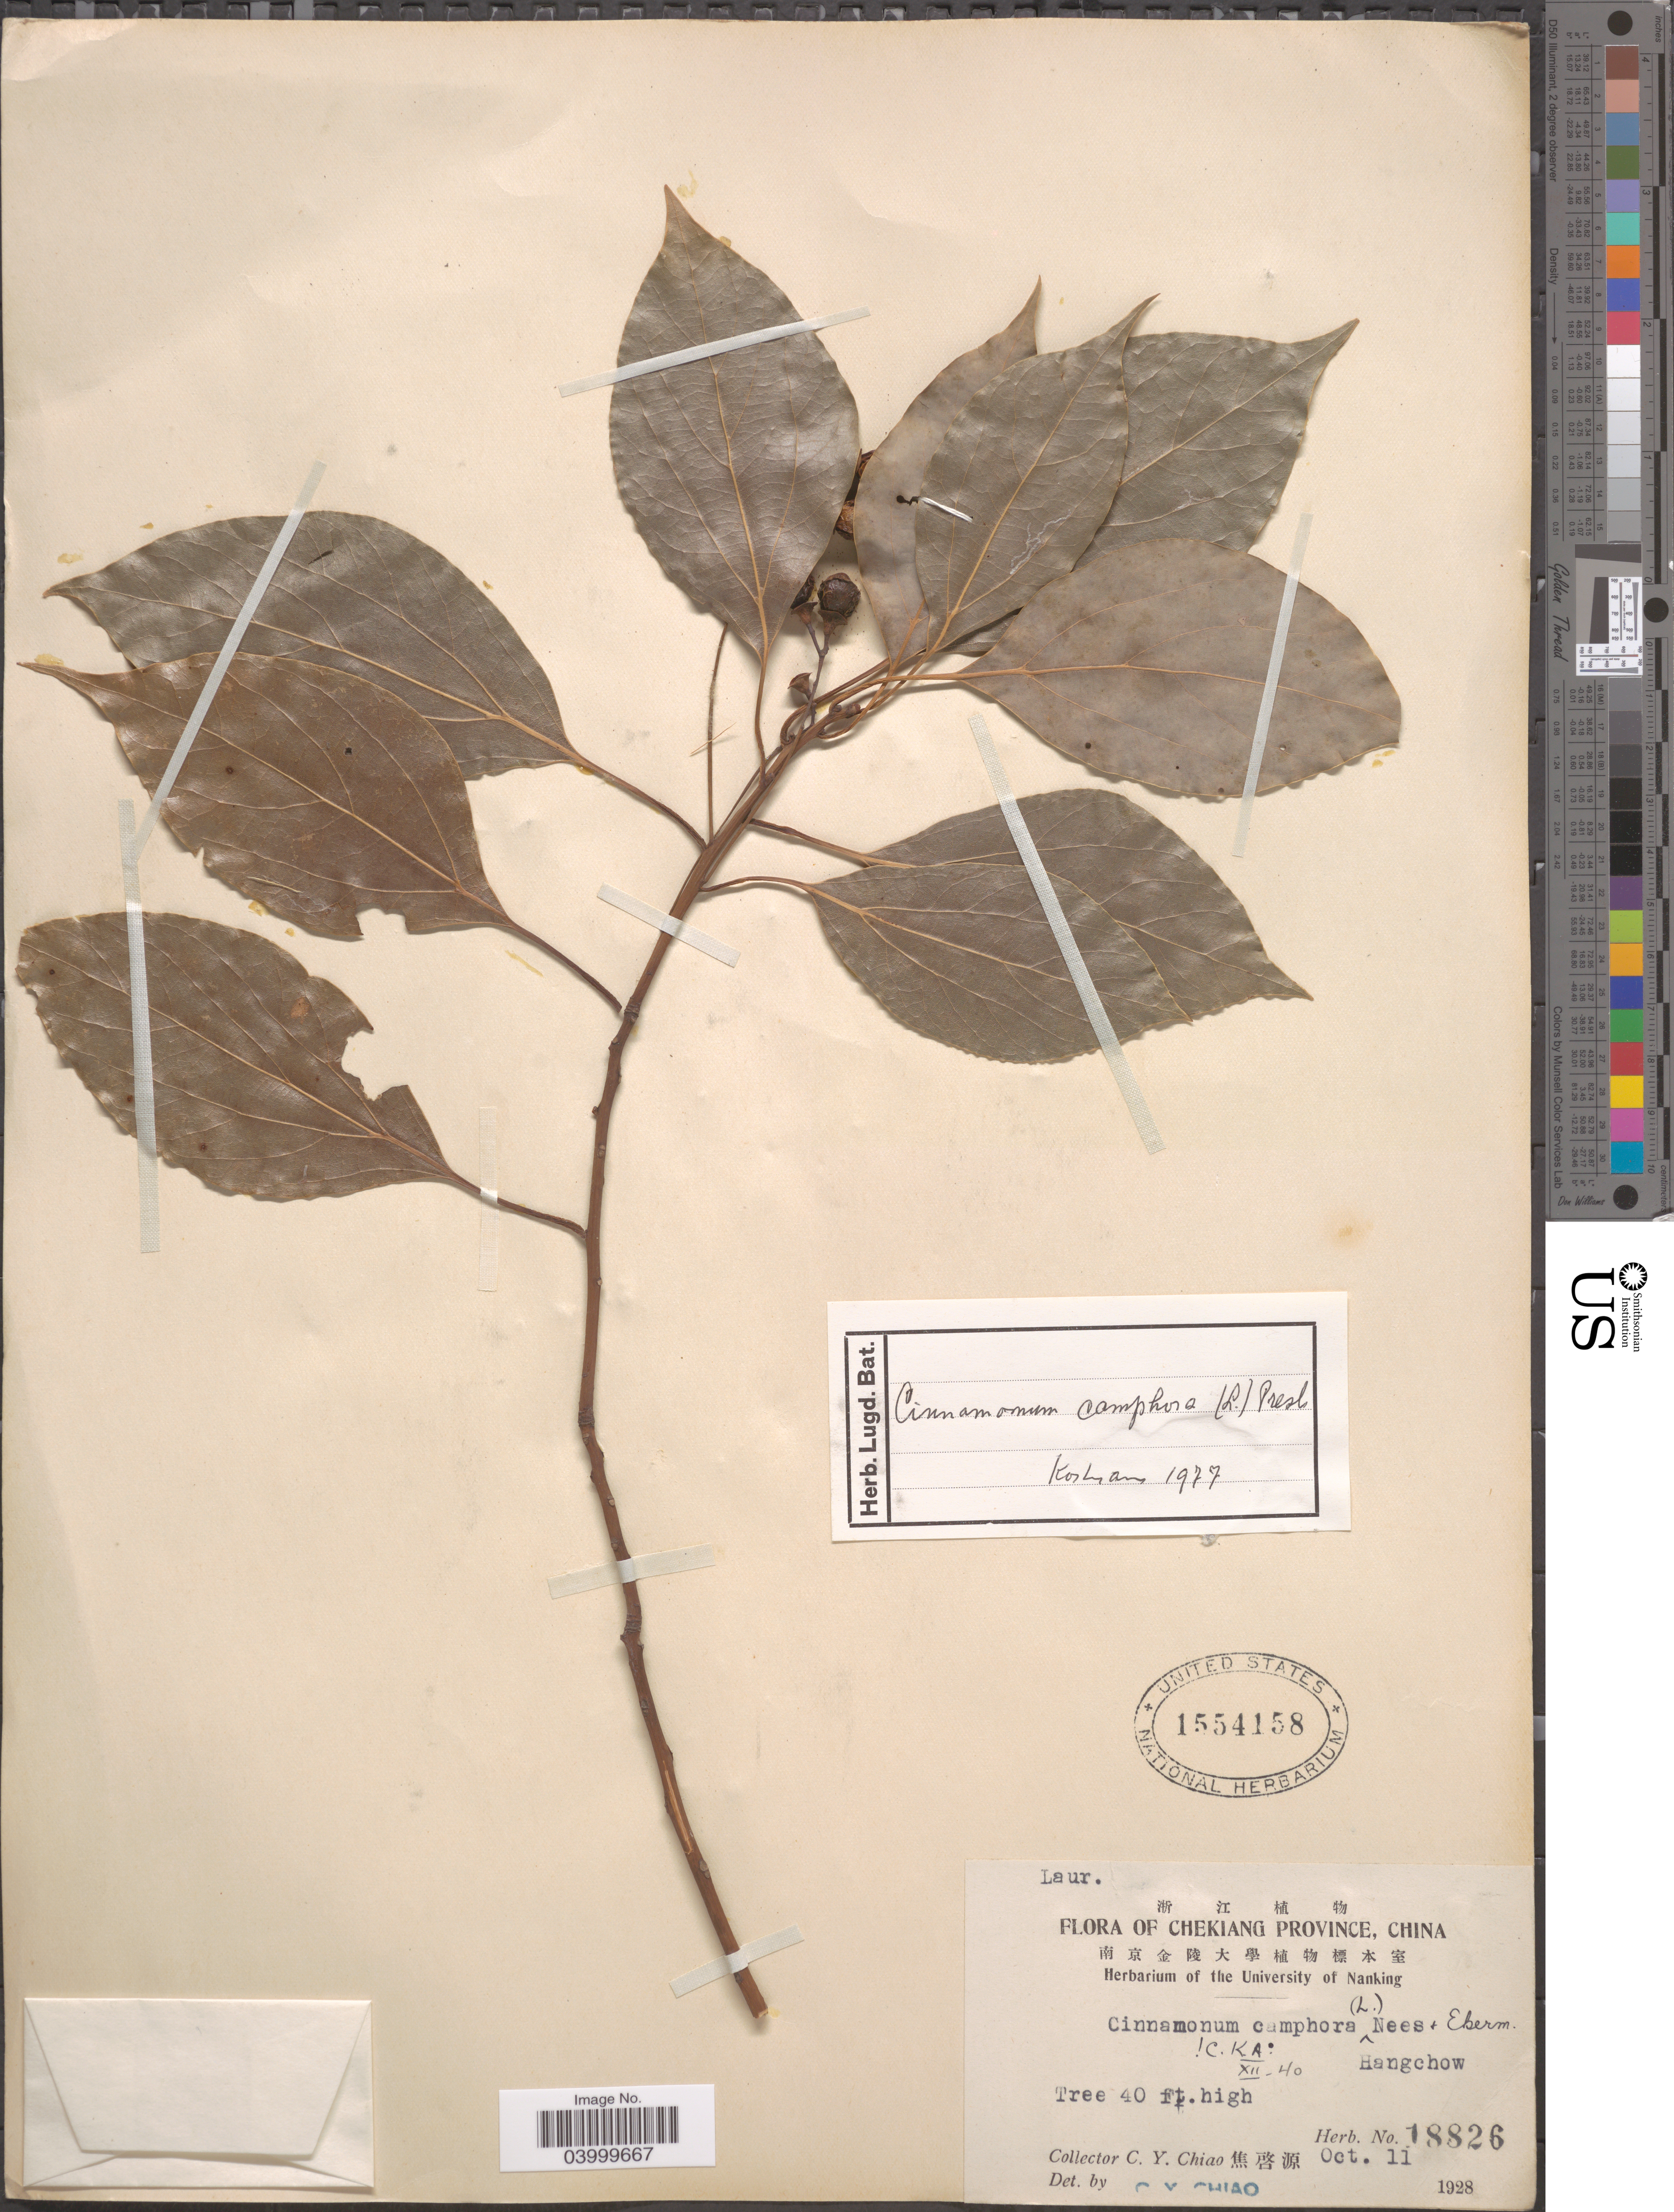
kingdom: Plantae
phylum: Tracheophyta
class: Magnoliopsida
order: Laurales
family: Lauraceae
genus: Cinnamomum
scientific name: Cinnamomum camphora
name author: (L.) J. Presl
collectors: C. Y. Chiao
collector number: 18826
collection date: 1928-10-11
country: China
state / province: Zhejiang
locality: Chekiang Province. Hangchow.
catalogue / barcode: US 1554158